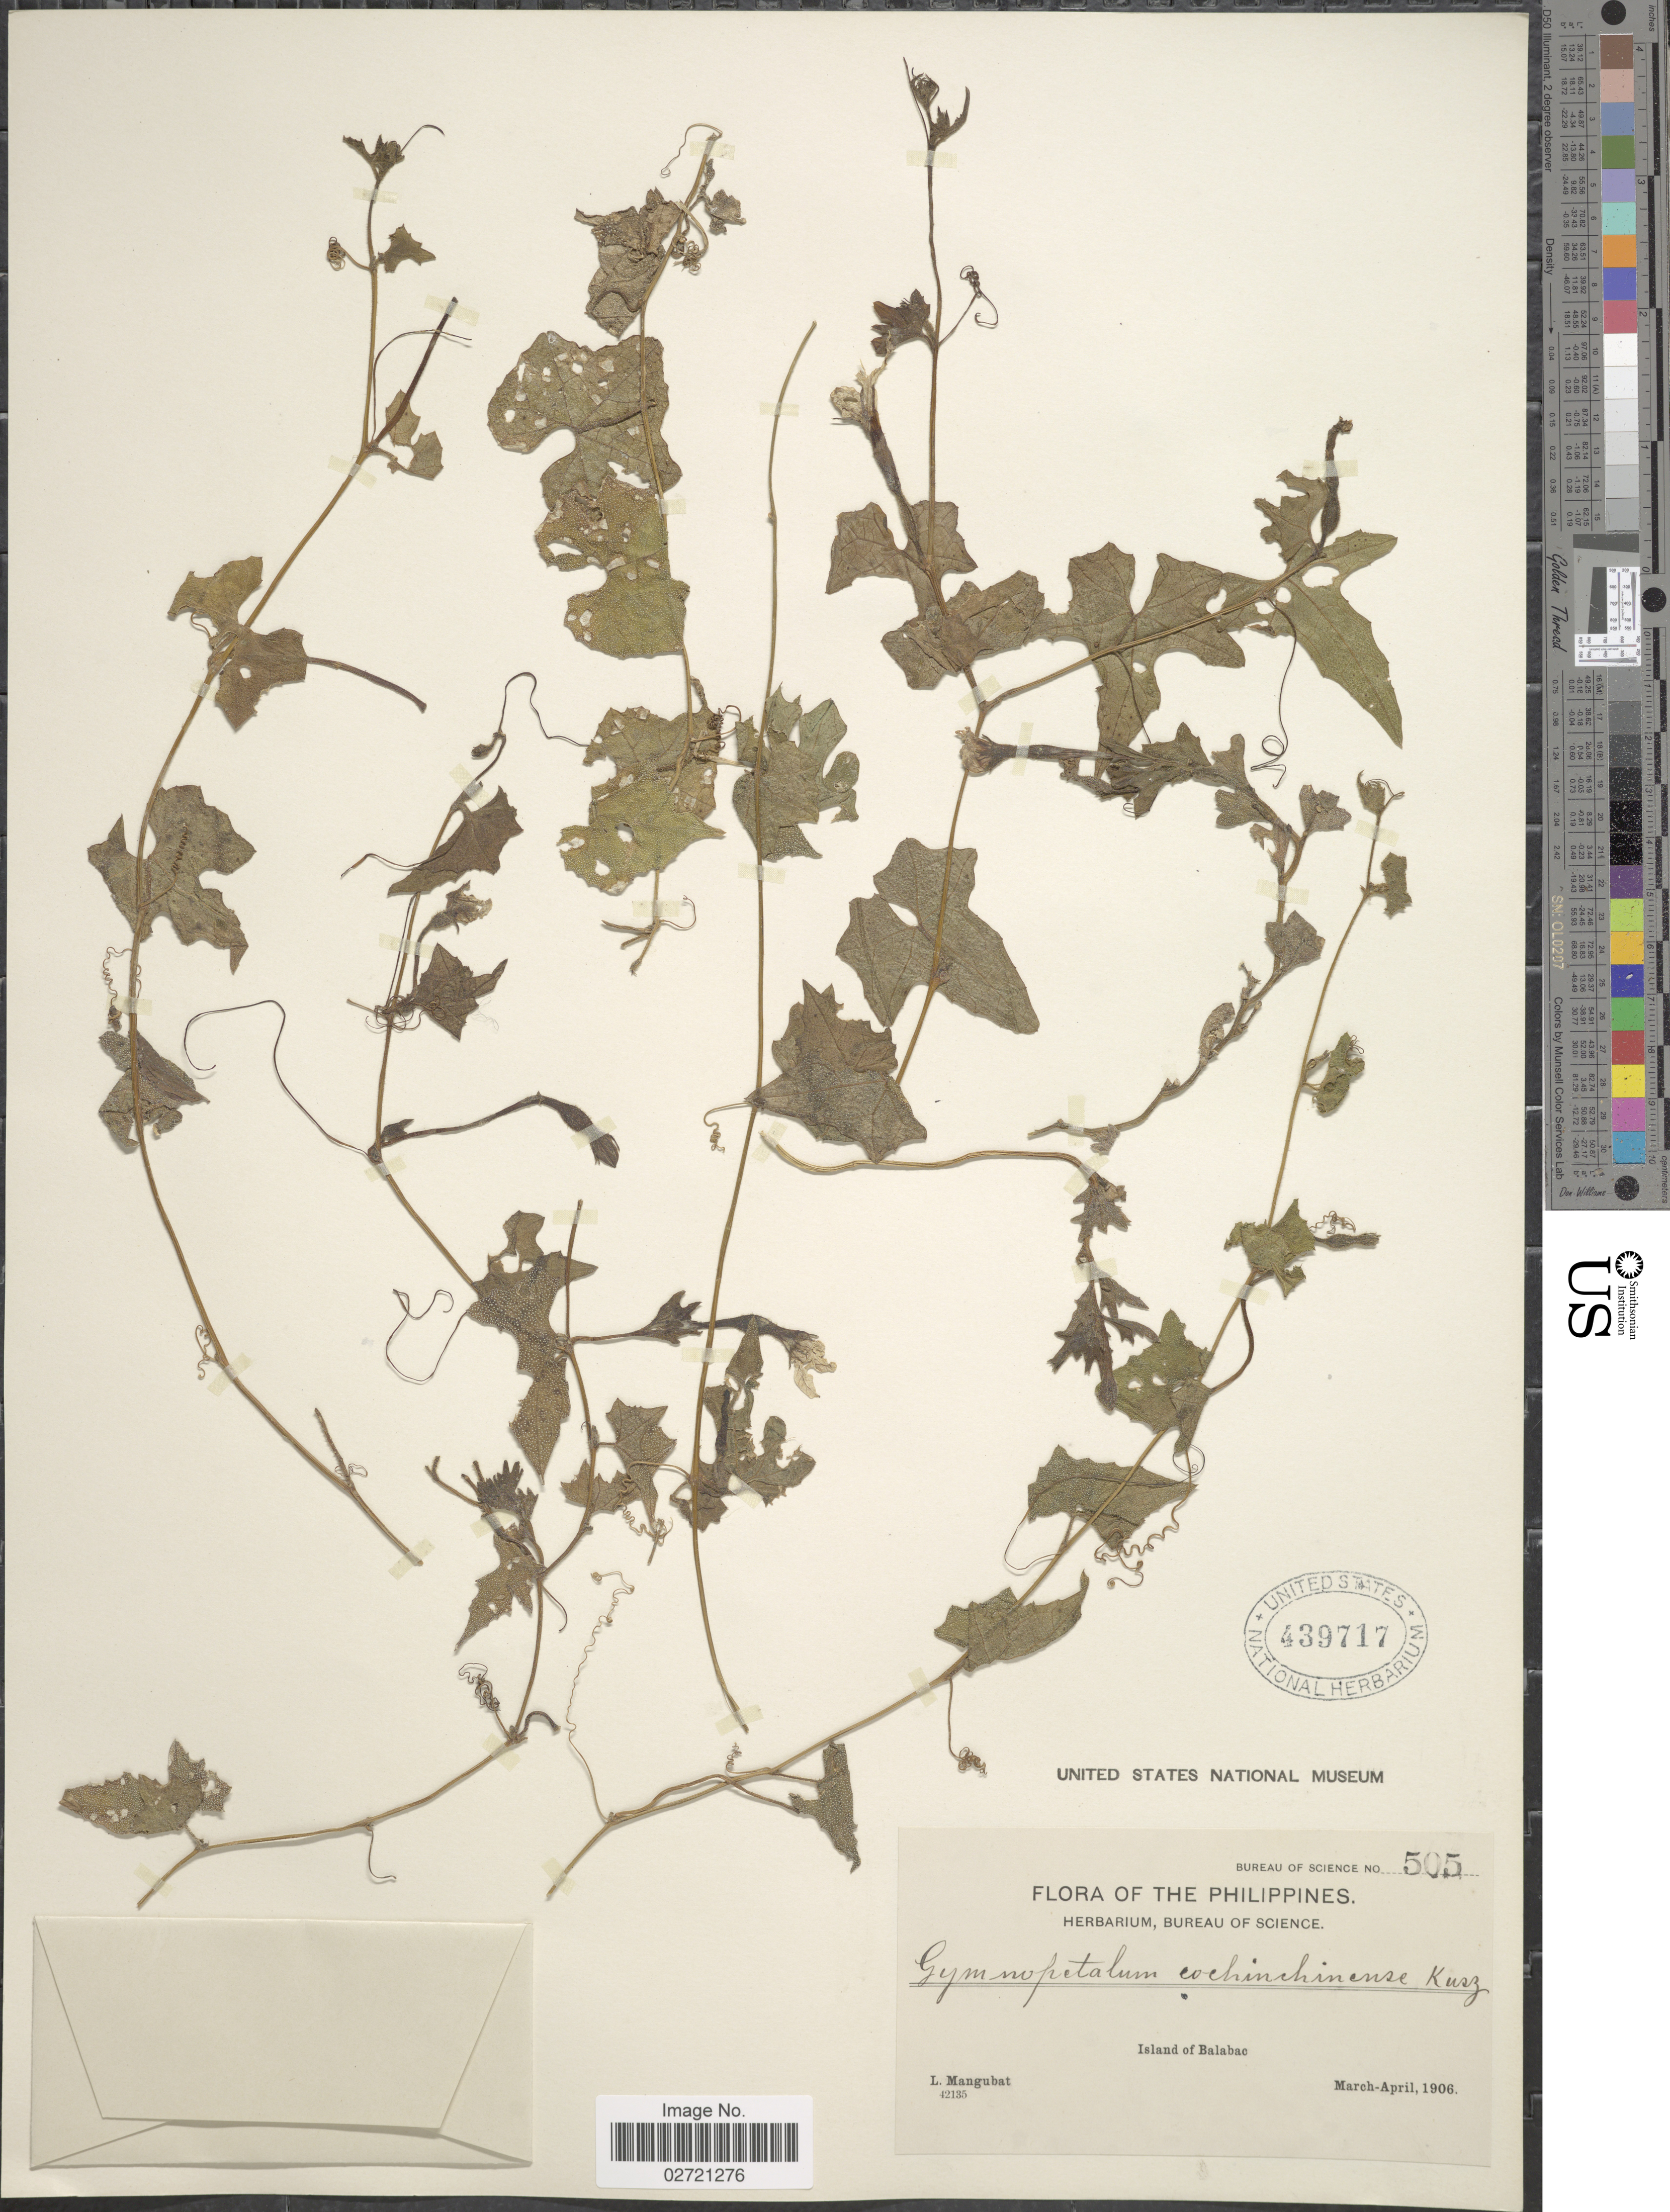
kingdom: Plantae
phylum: Tracheophyta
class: Magnoliopsida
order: Cucurbitales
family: Cucurbitaceae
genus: Trichosanthes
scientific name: Trichosanthes costata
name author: Blume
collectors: L. Mangubat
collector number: Bureau of Science 505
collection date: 1906-03/1906-04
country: Philippines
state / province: Mimaropa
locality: Island of Balabac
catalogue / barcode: US 439717